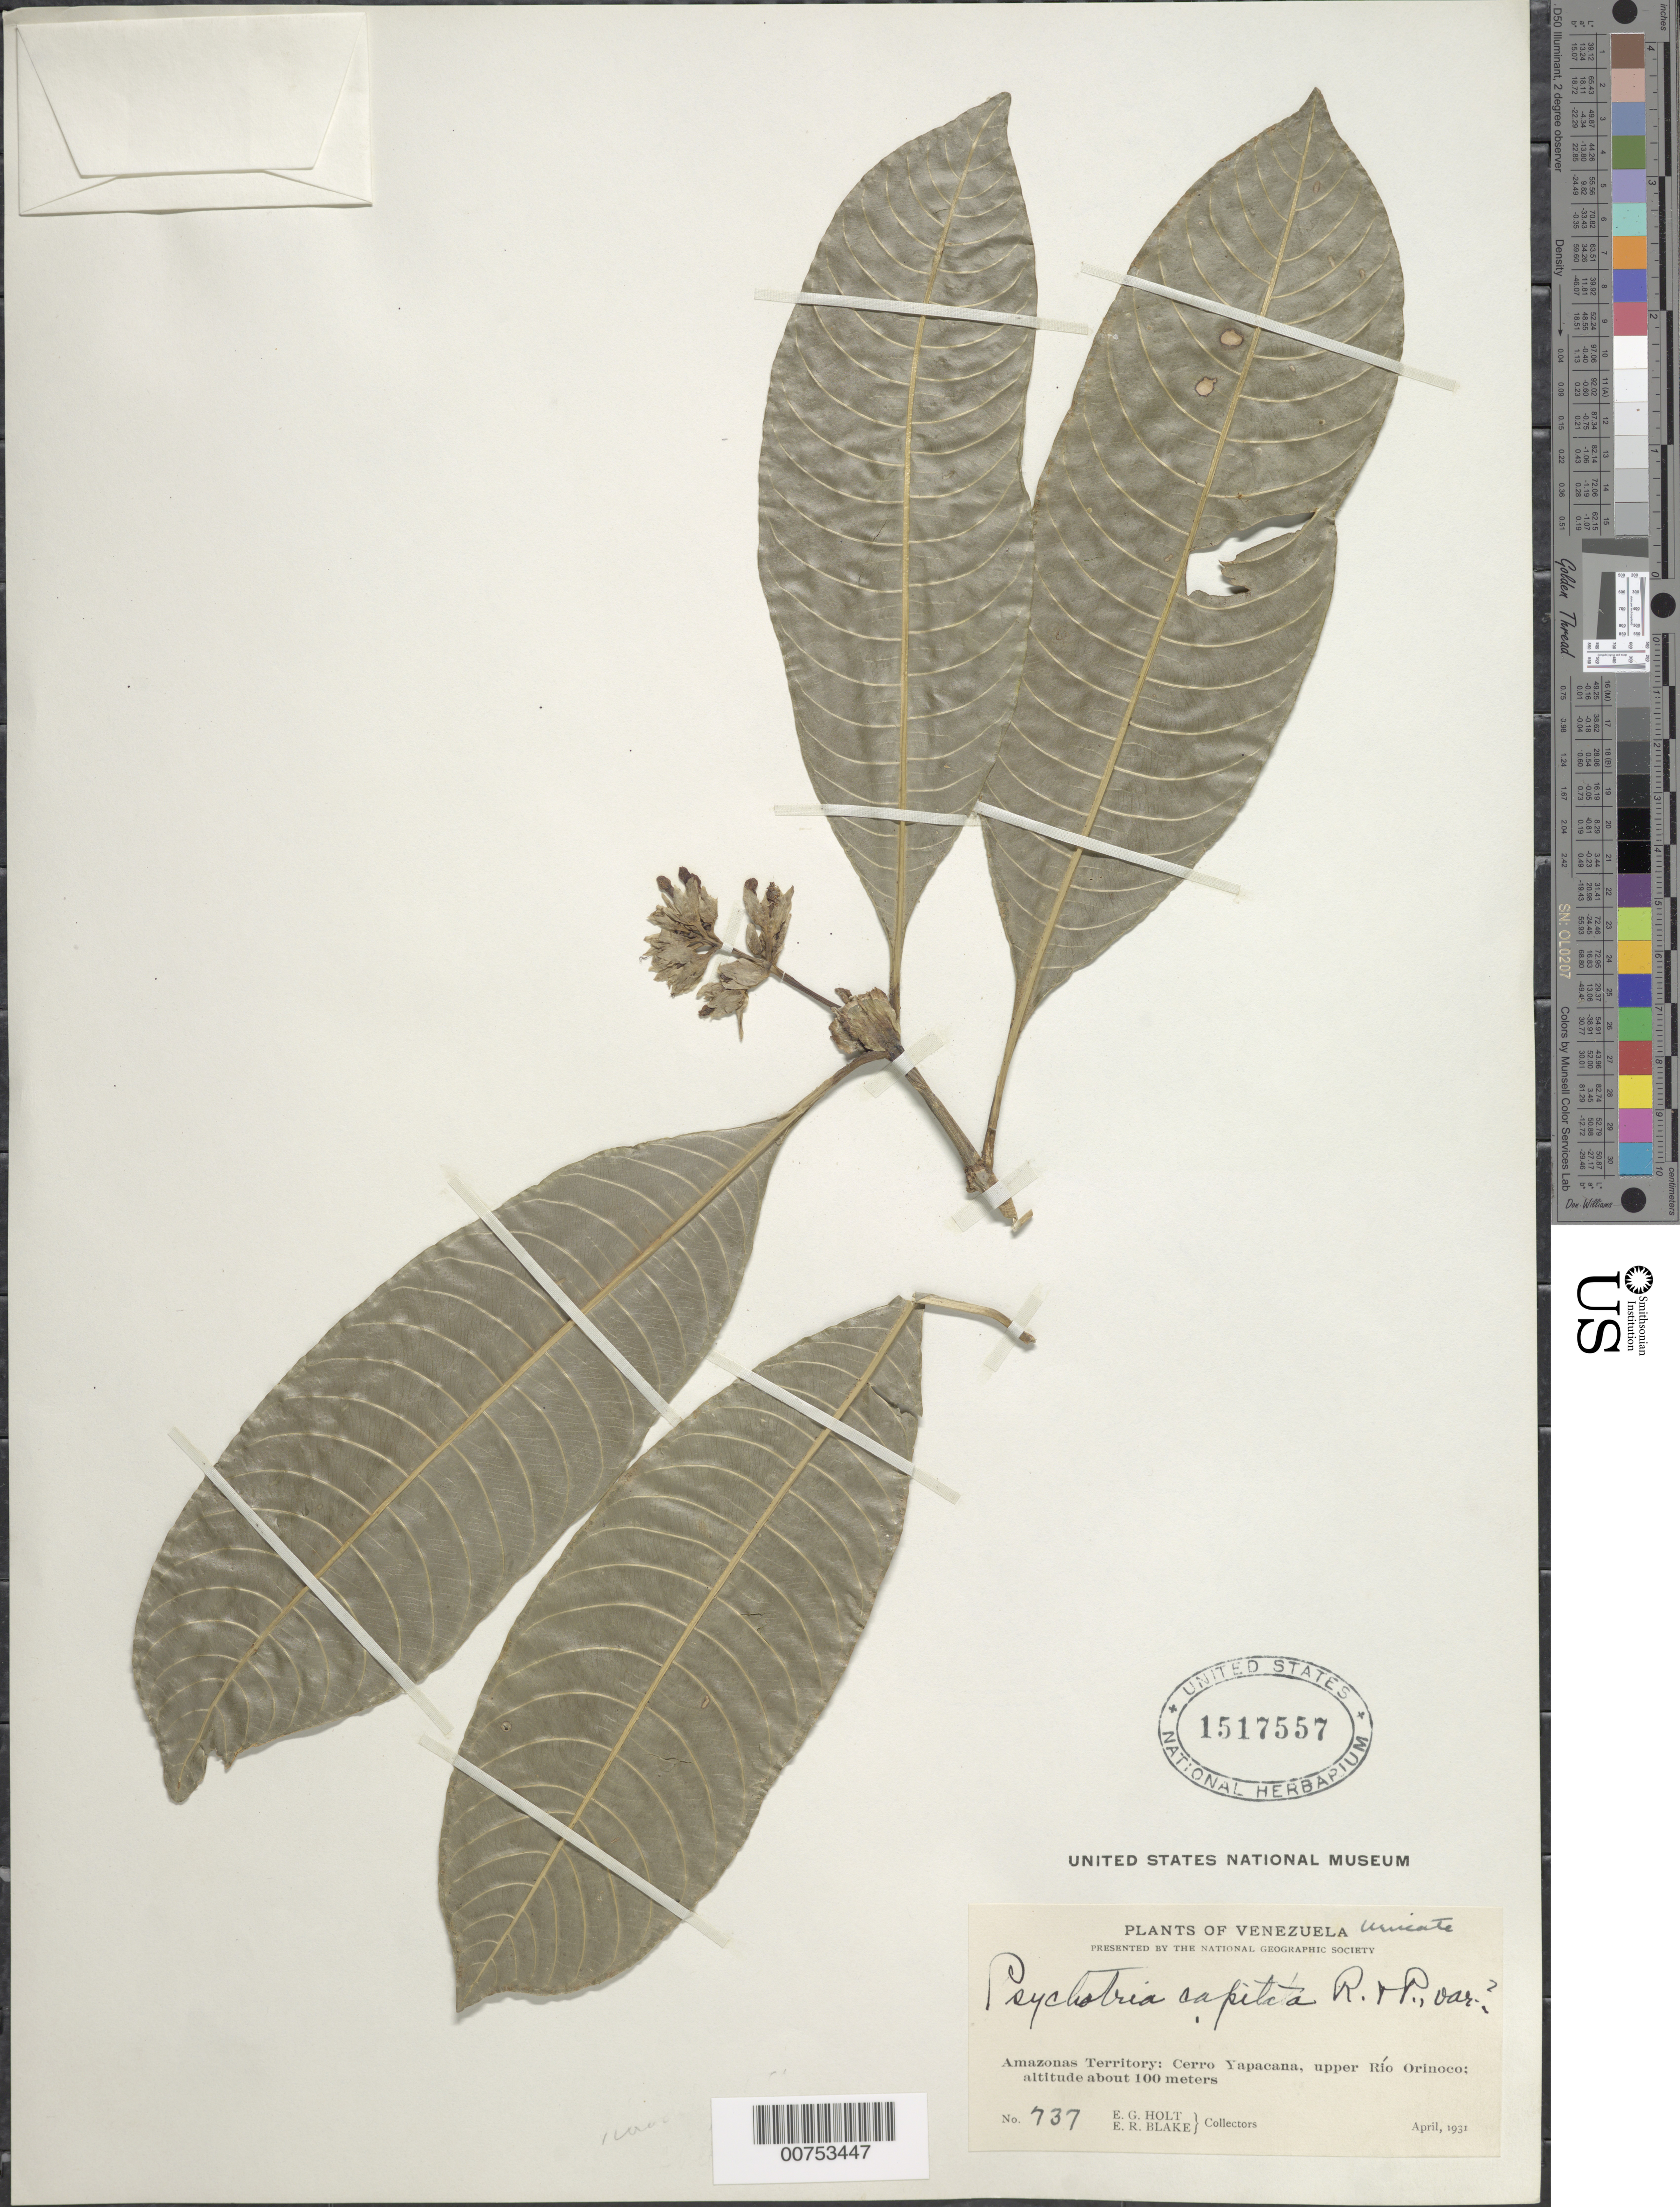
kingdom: Plantae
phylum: Tracheophyta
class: Magnoliopsida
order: Gentianales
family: Rubiaceae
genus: Psychotria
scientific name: Psychotria capitata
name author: Ruiz & Pav.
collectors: E. Holt & E. R. Blake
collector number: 737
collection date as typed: Apr-31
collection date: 1931-04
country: Venezuela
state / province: Amazonas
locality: Cerro Yapacána, upper Río Orinoco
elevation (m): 100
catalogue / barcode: US 1517557